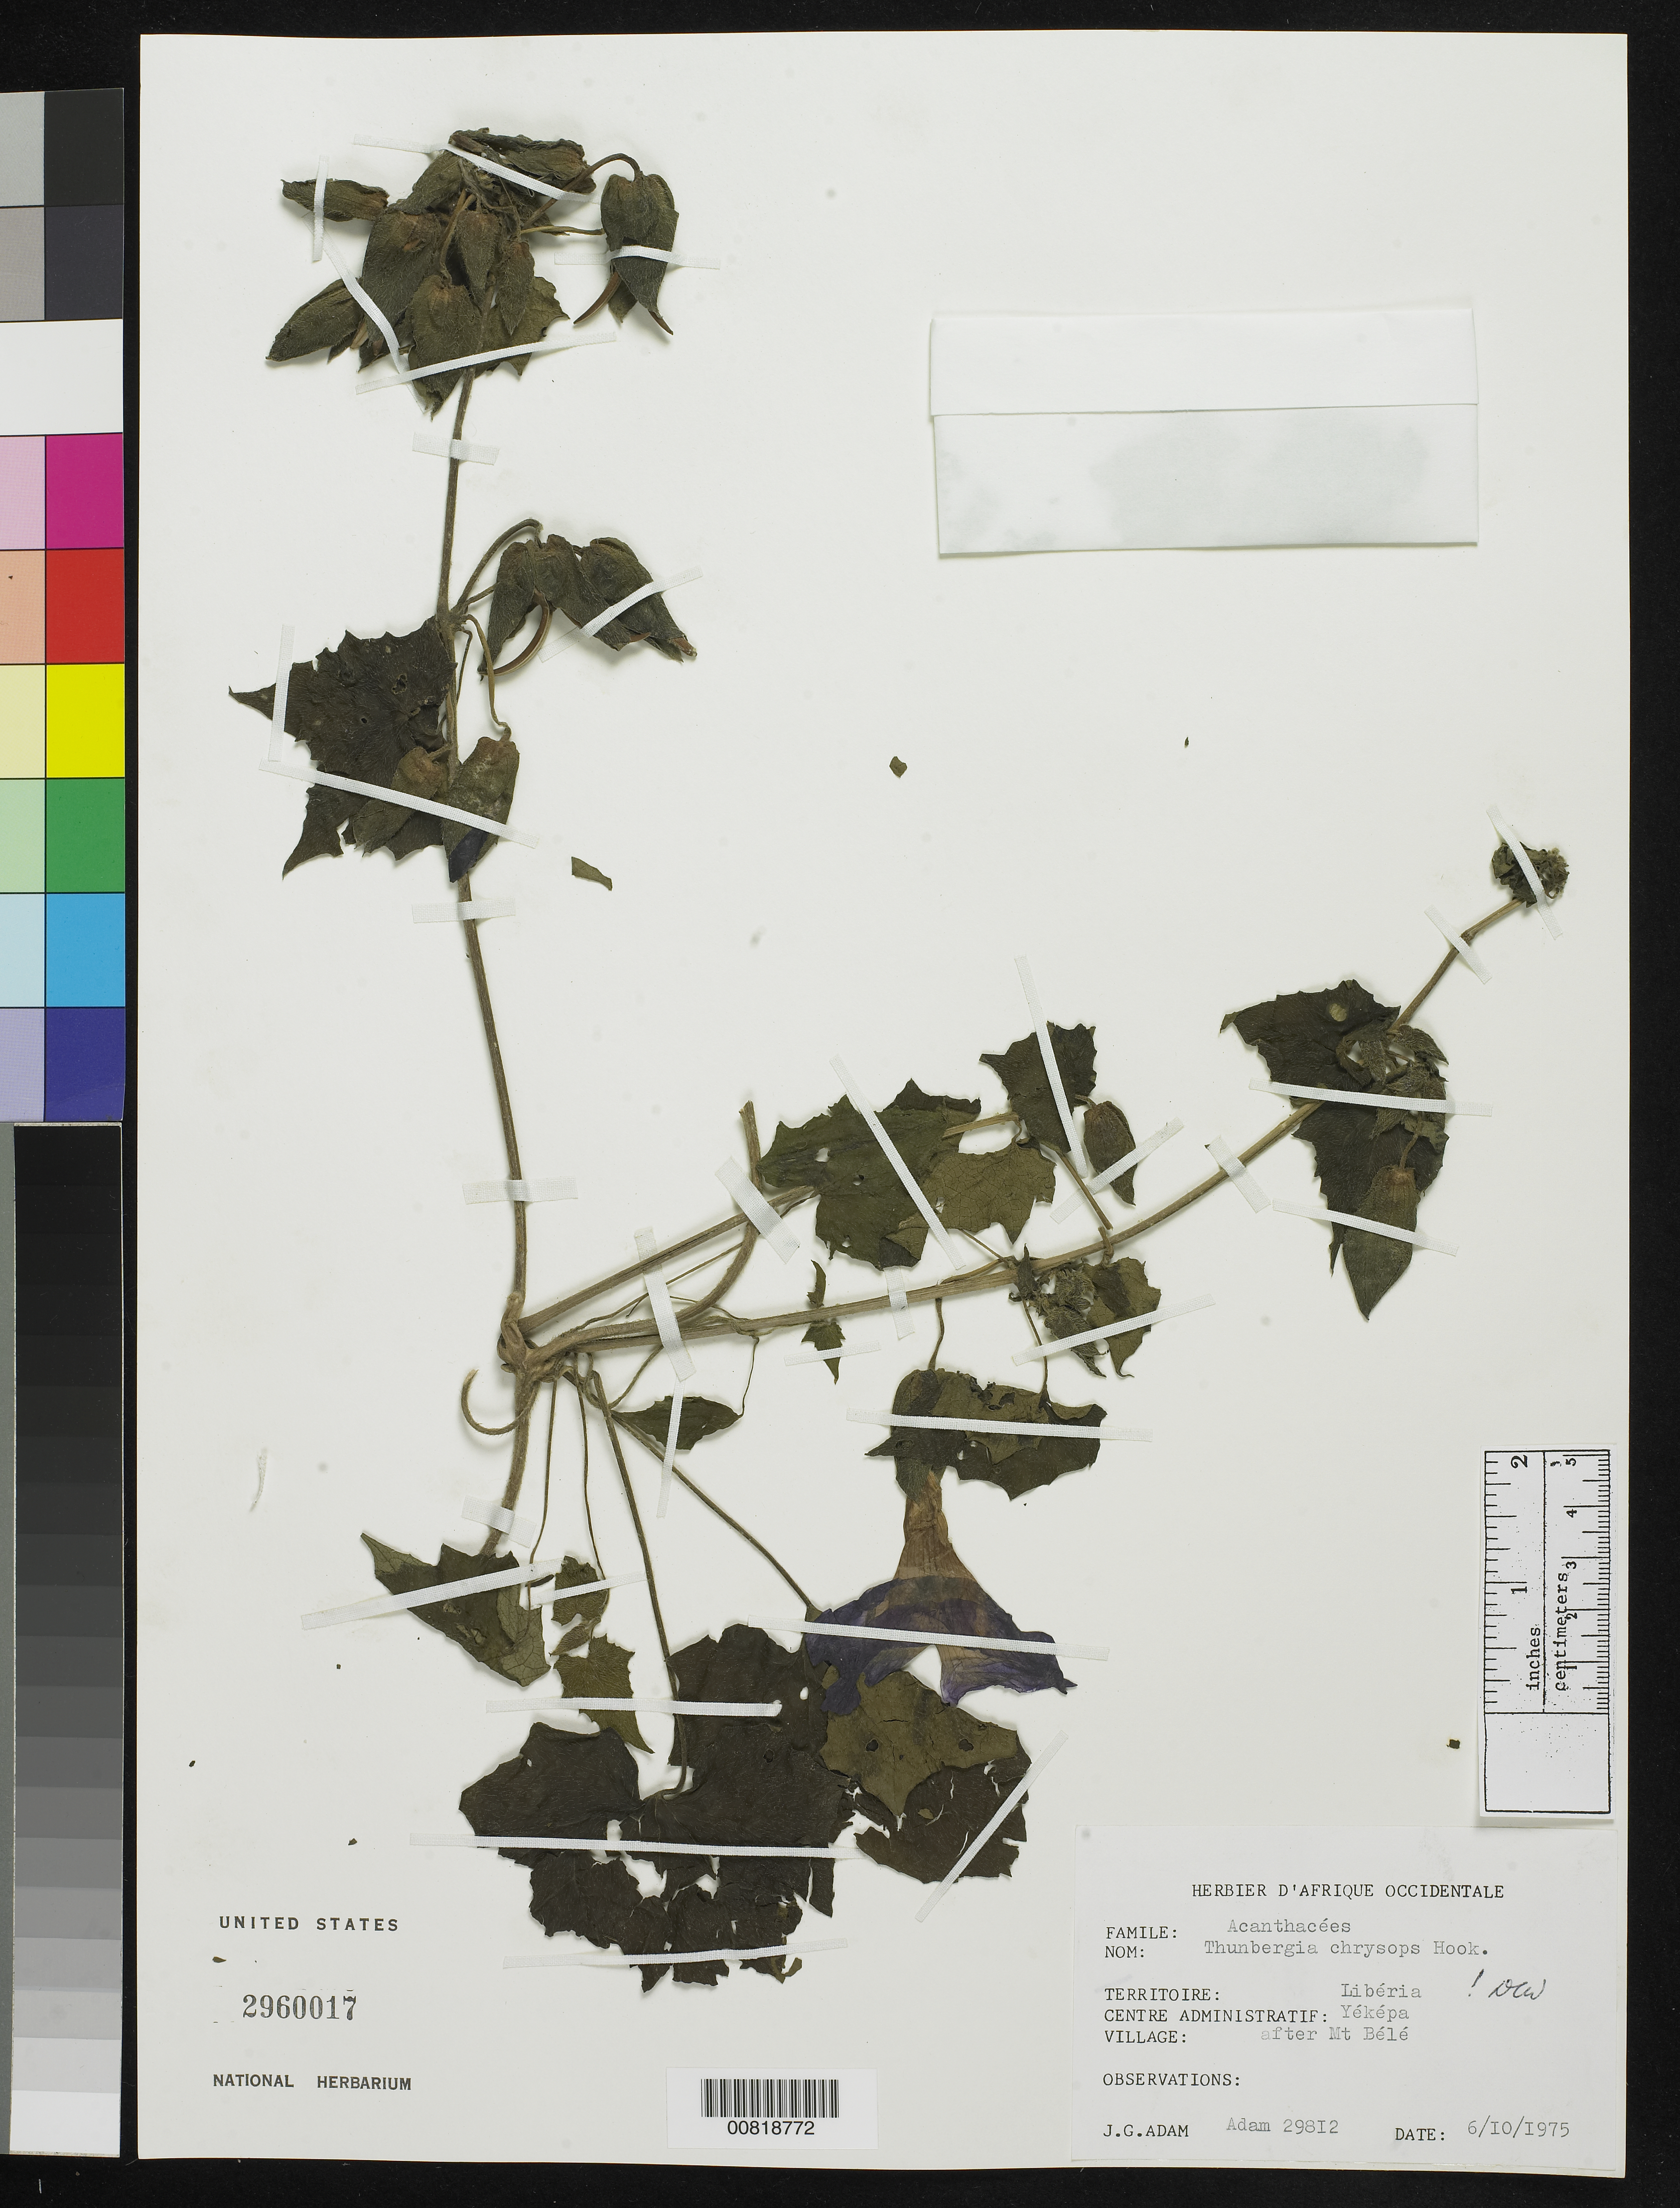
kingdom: Plantae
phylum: Tracheophyta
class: Magnoliopsida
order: Lamiales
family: Acanthaceae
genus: Thunbergia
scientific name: Thunbergia chrysops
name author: Hook.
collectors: J. Adam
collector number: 29812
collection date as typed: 6 Oct 1975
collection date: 1975-10-06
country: Liberia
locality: Yéképa, after Mt. Bélé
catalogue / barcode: US 2960017